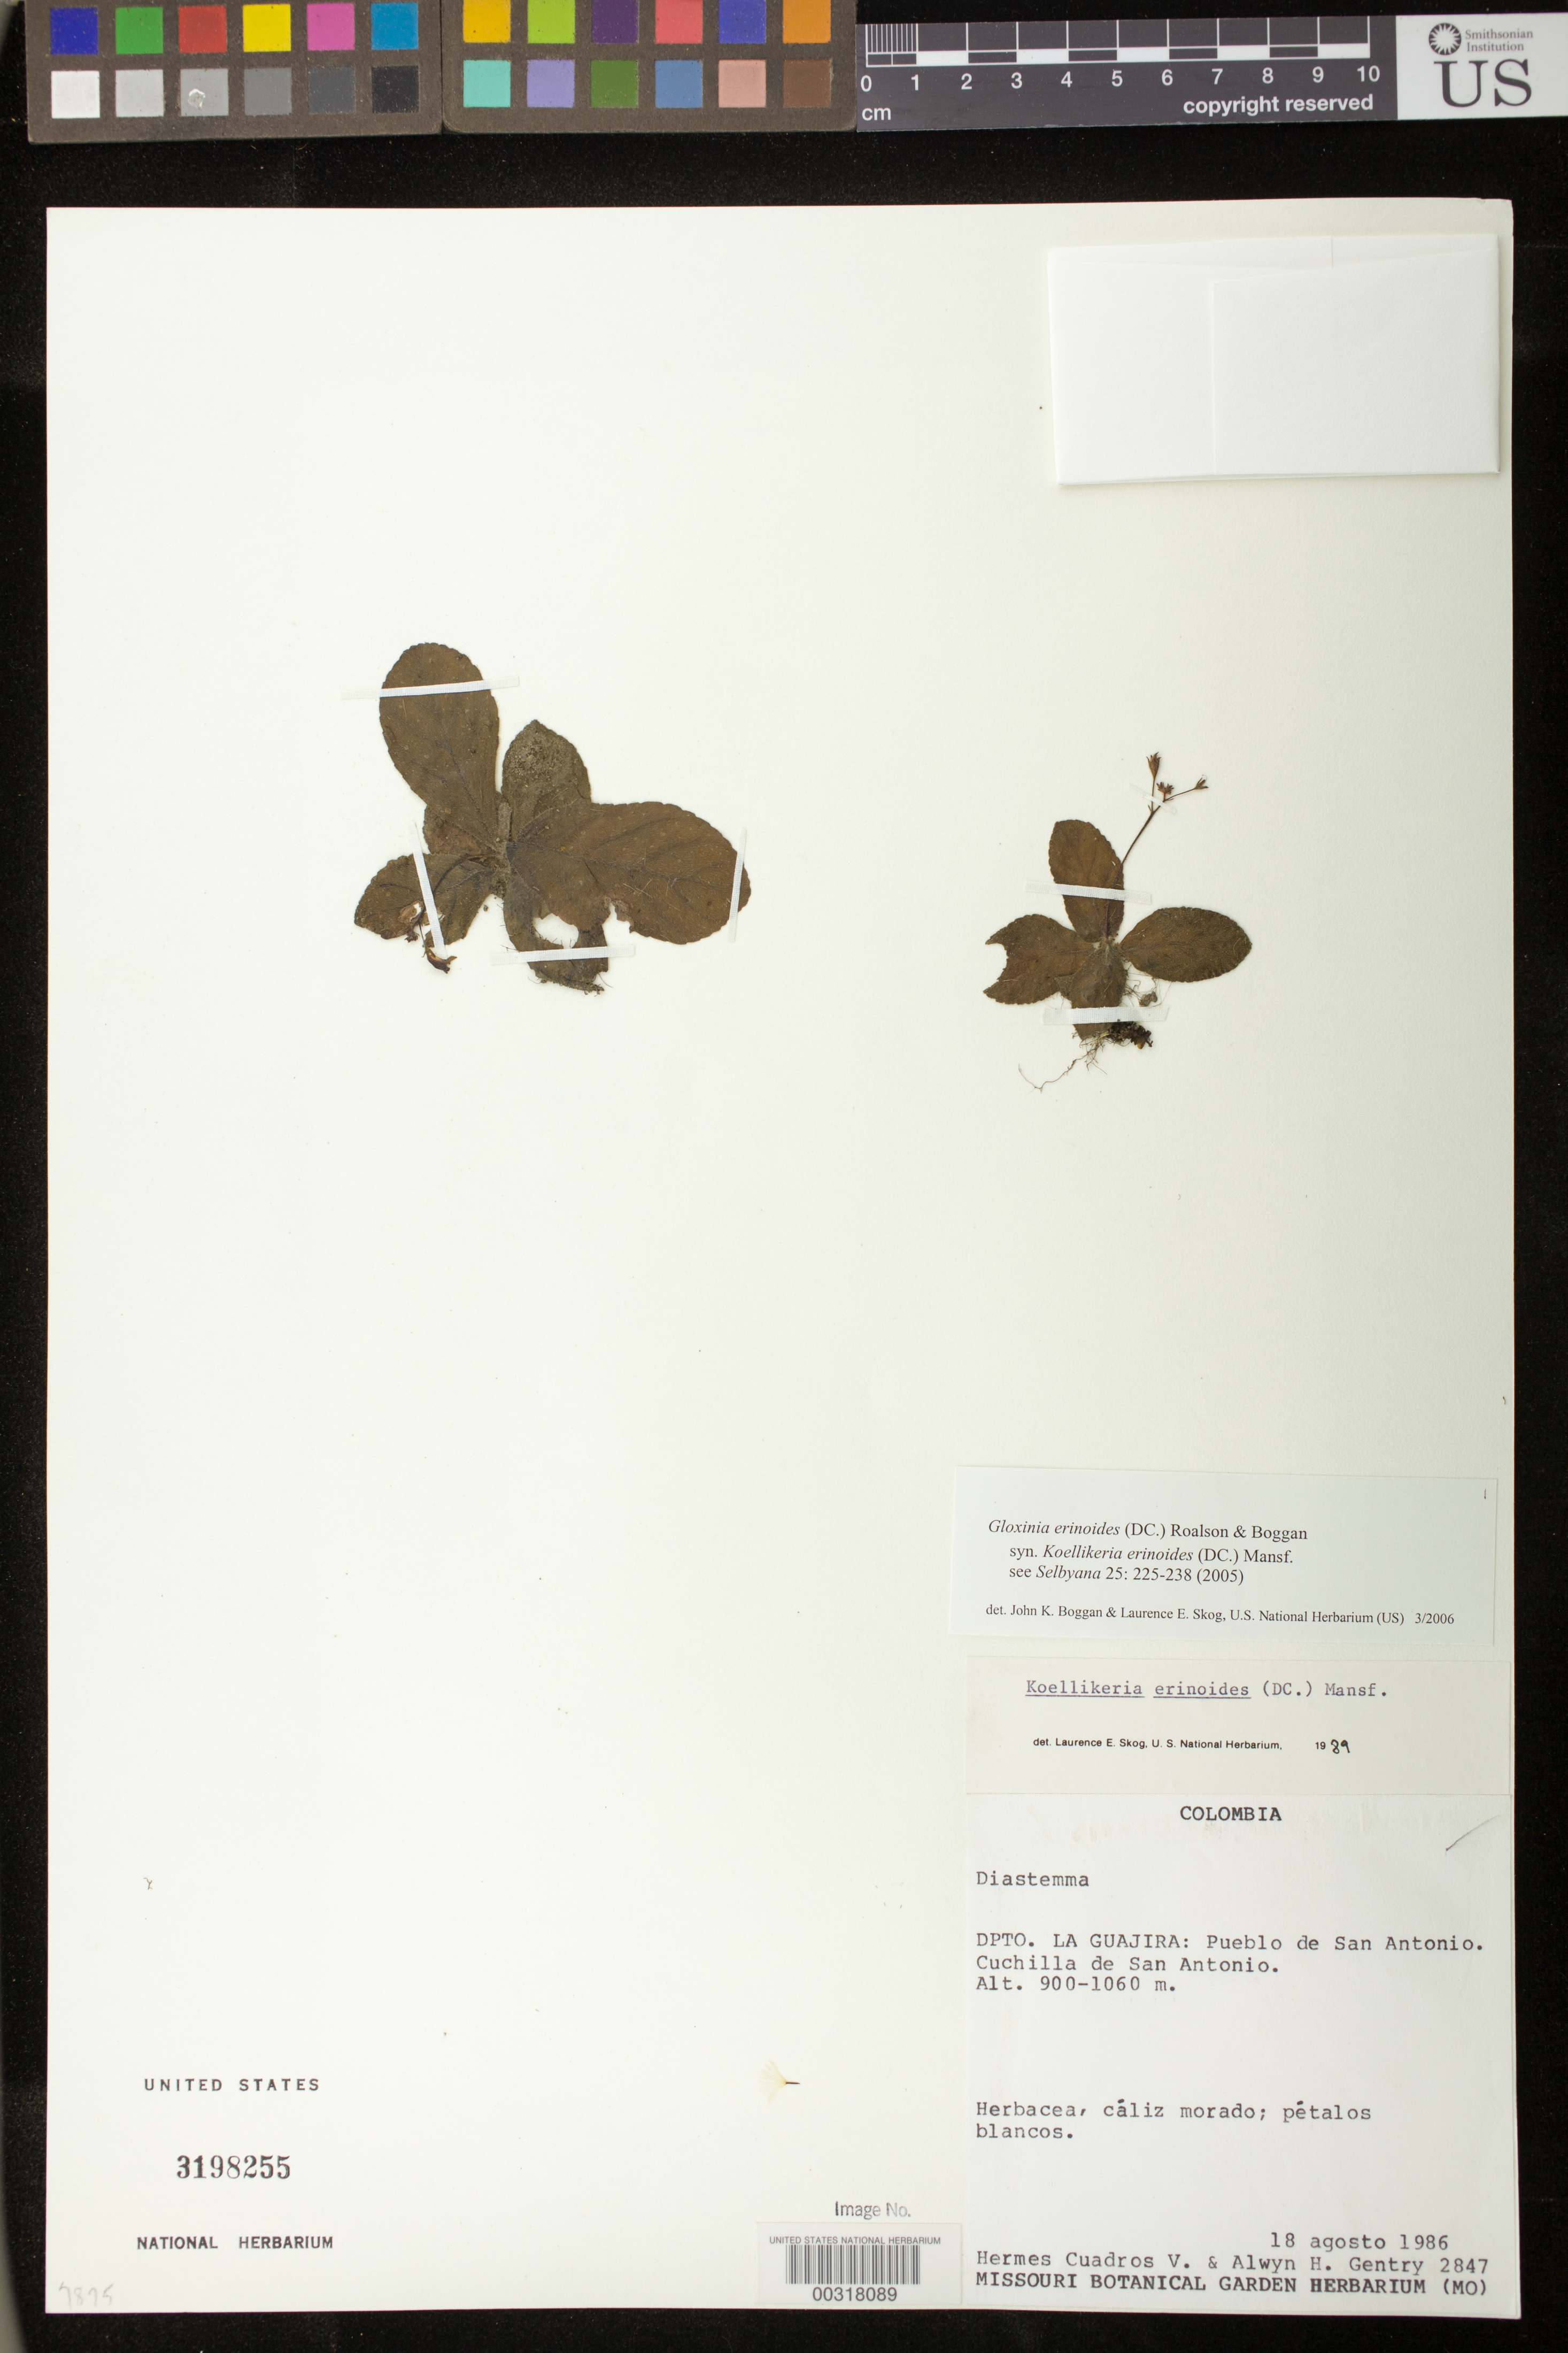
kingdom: Plantae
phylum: Tracheophyta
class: Magnoliopsida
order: Lamiales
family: Gesneriaceae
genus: Gloxinia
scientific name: Gloxinia erinoides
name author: (DC.) Roalson & Boggan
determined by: Boggan, J. K.; Skog, L. E.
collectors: H. Cuadros V. & A. H. Gentry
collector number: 2847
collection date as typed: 18 Aug 1986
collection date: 1986-08-18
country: Colombia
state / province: La Guajira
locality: Pueblo de San Antonio, Cuchilla de San Antonio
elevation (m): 900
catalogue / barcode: US 3198255